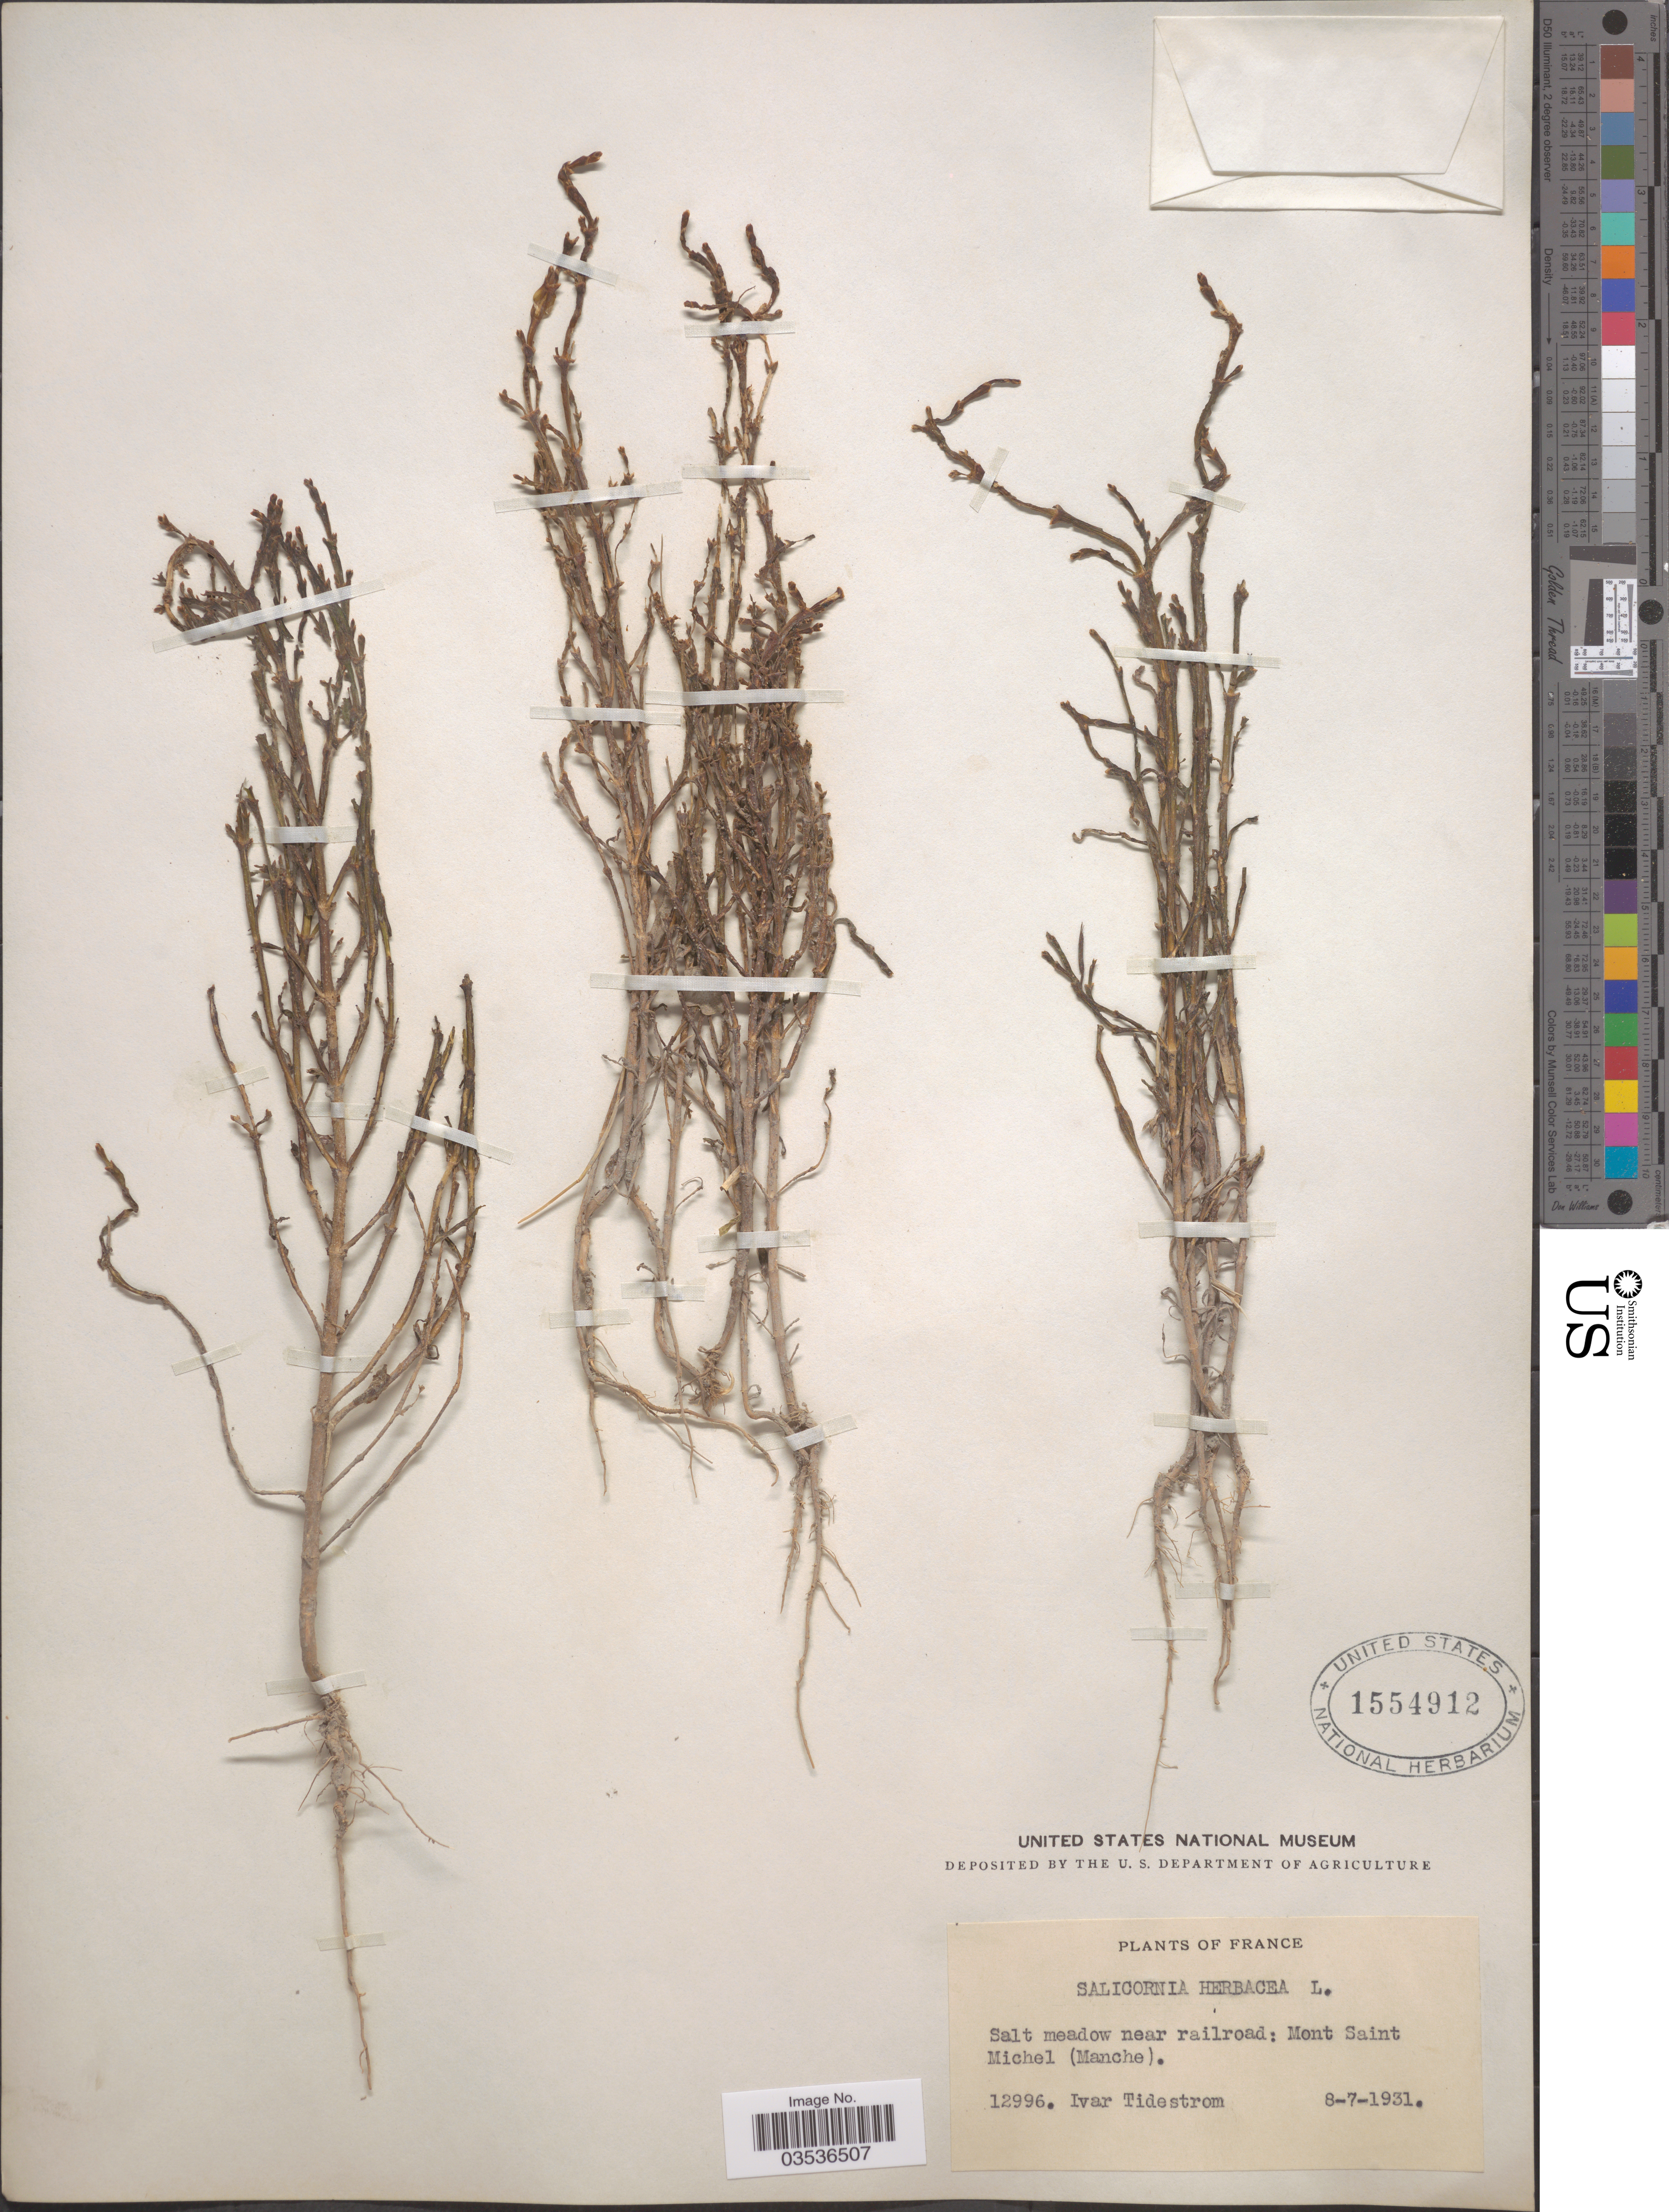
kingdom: Plantae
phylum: Tracheophyta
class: Magnoliopsida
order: Caryophyllales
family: Amaranthaceae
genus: Salicornia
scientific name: Salicornia herbacea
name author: L.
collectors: I. F. Tidestrom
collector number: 12996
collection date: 1931-07-08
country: France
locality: Salt meadow near railroad: Mont Saint Michel (Manche).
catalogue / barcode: US 1554912